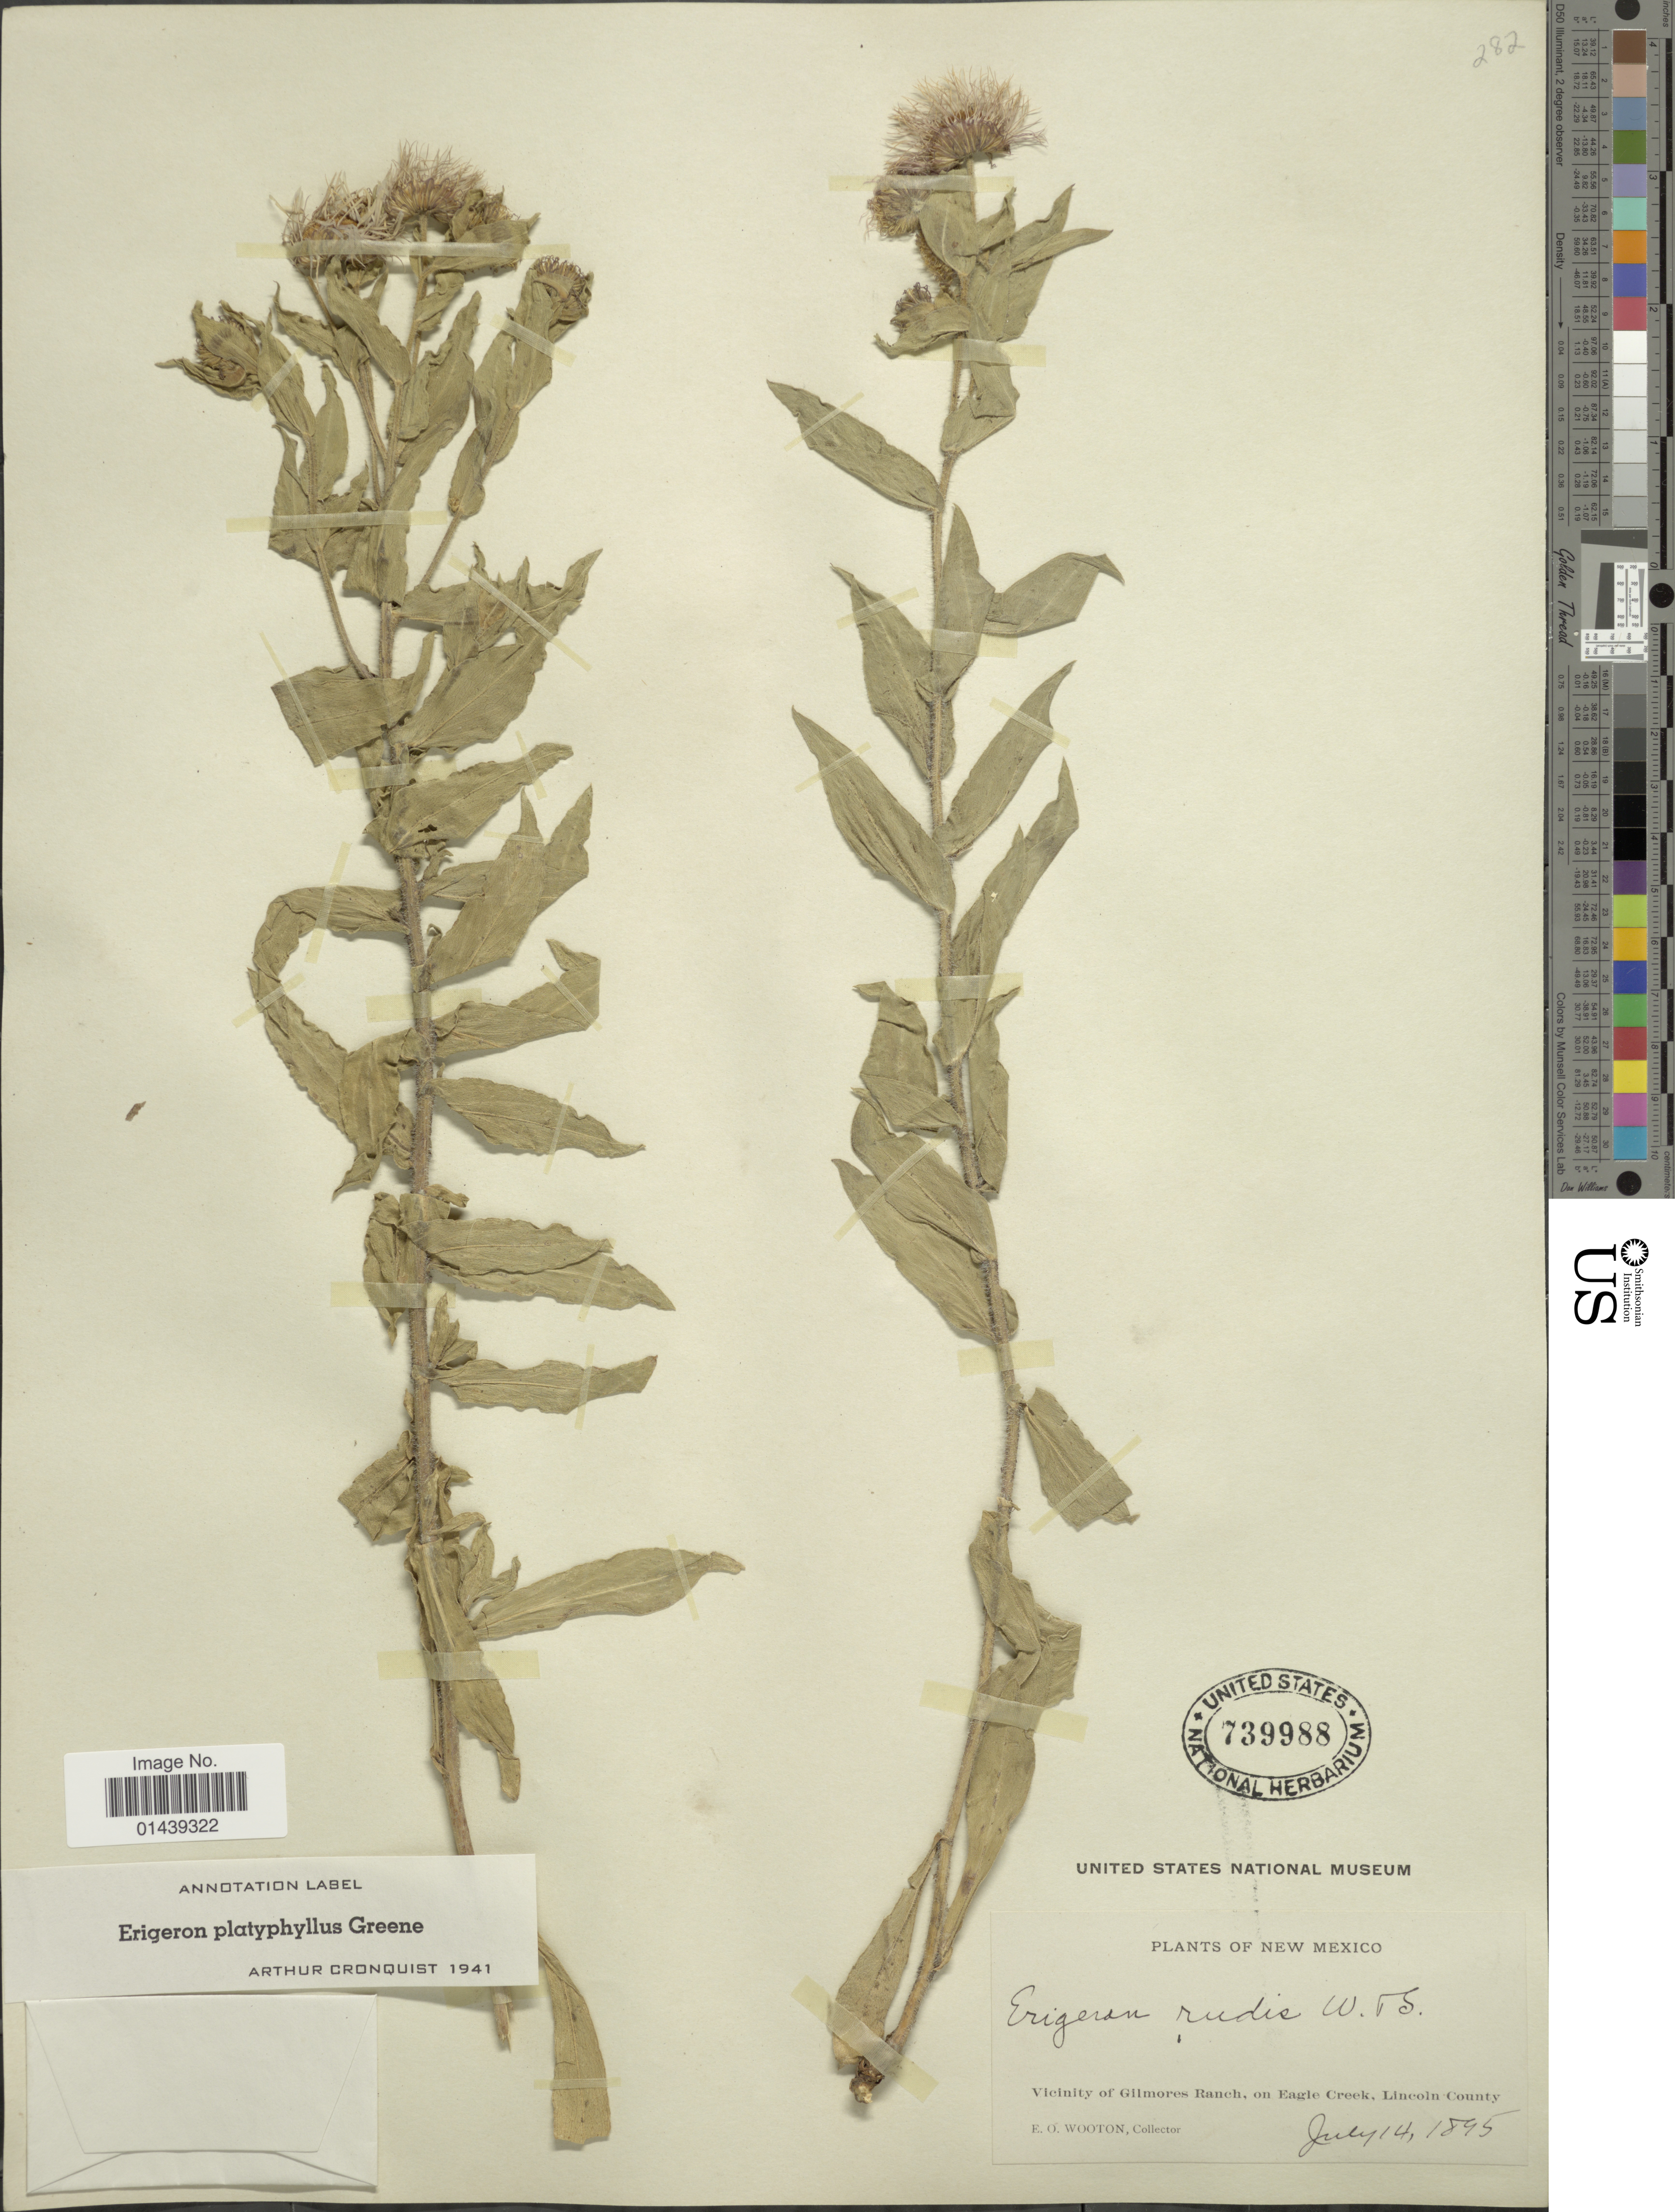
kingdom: Plantae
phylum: Tracheophyta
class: Magnoliopsida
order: Asterales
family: Asteraceae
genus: Erigeron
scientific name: Erigeron platyphyllus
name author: Greene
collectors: E. O. Wooton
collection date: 1895-07-14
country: United States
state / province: New Mexico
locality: Vicinity of Gilmores Ranch, on Eagle Creek, Lincoln County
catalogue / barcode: US 739988